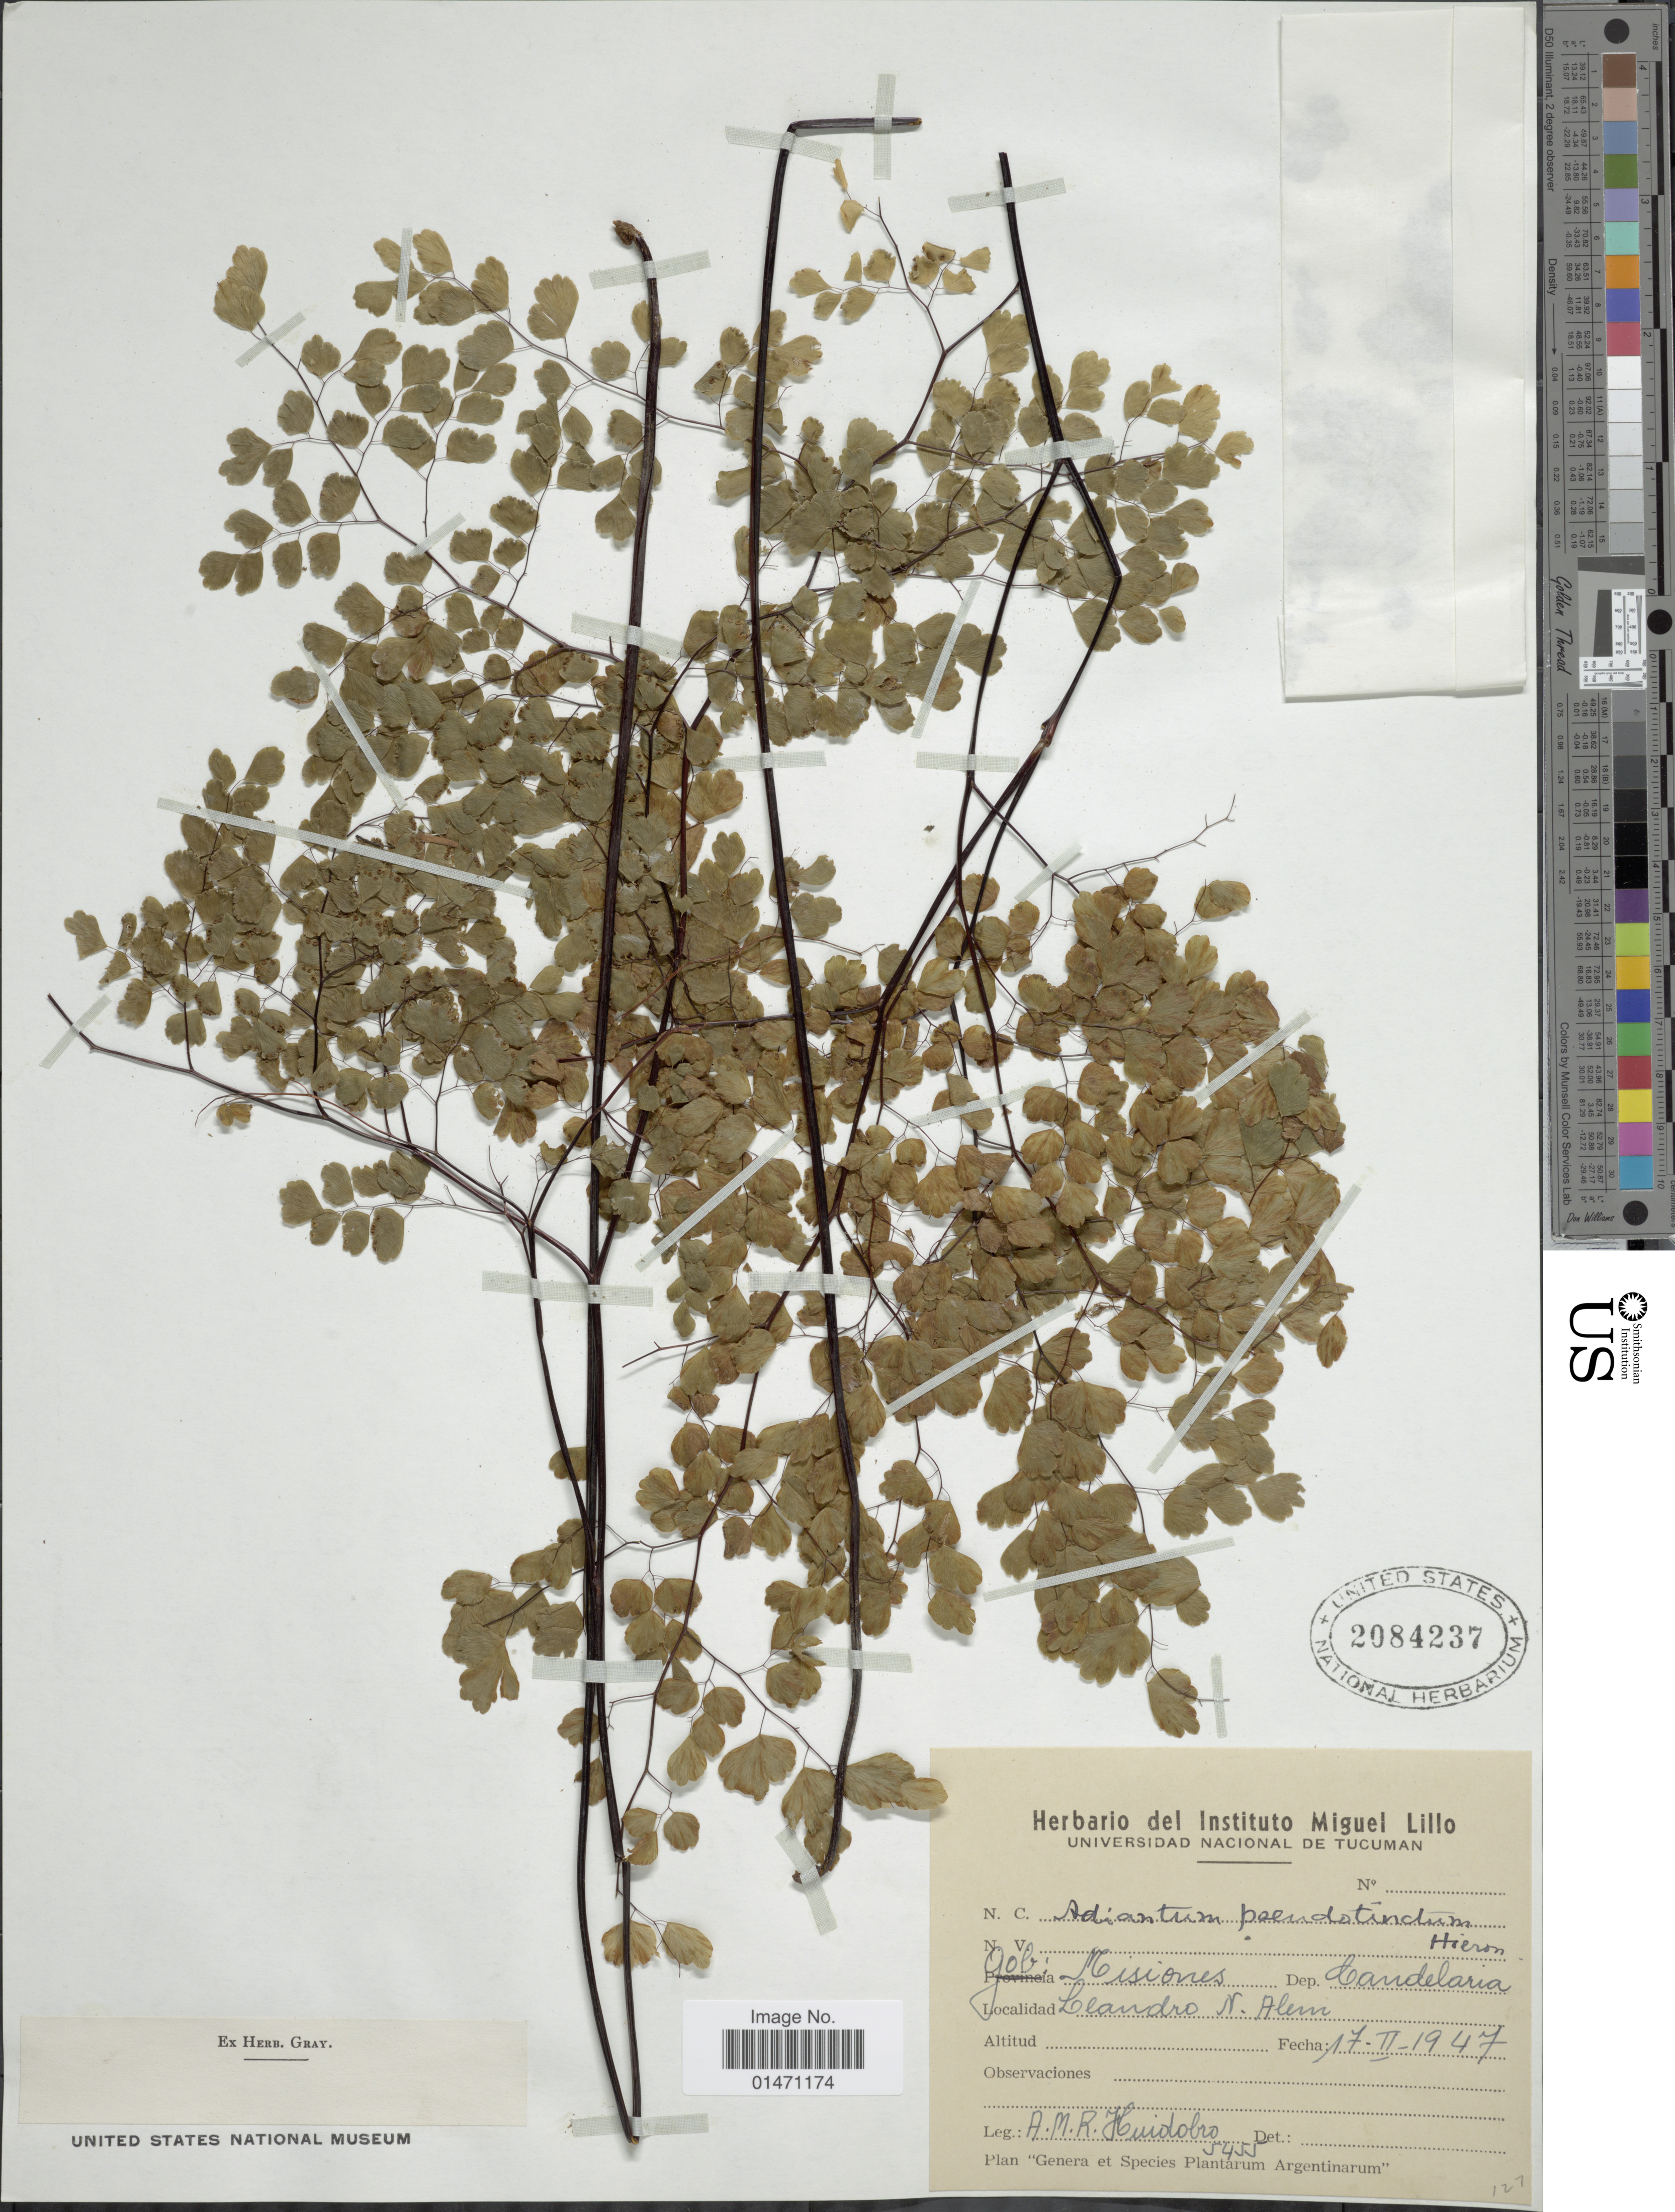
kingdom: Plantae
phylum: Tracheophyta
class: Polypodiopsida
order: Polypodiales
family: Pteridaceae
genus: Adiantum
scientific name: Adiantum pseudotinctum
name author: Hieron.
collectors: A. M. R. Huidobro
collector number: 5455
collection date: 1947-02-17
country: Argentina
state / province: Misiones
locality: Gob. Misiones, Dep. Candelaria, Leandro N. Alem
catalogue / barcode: US 2084237